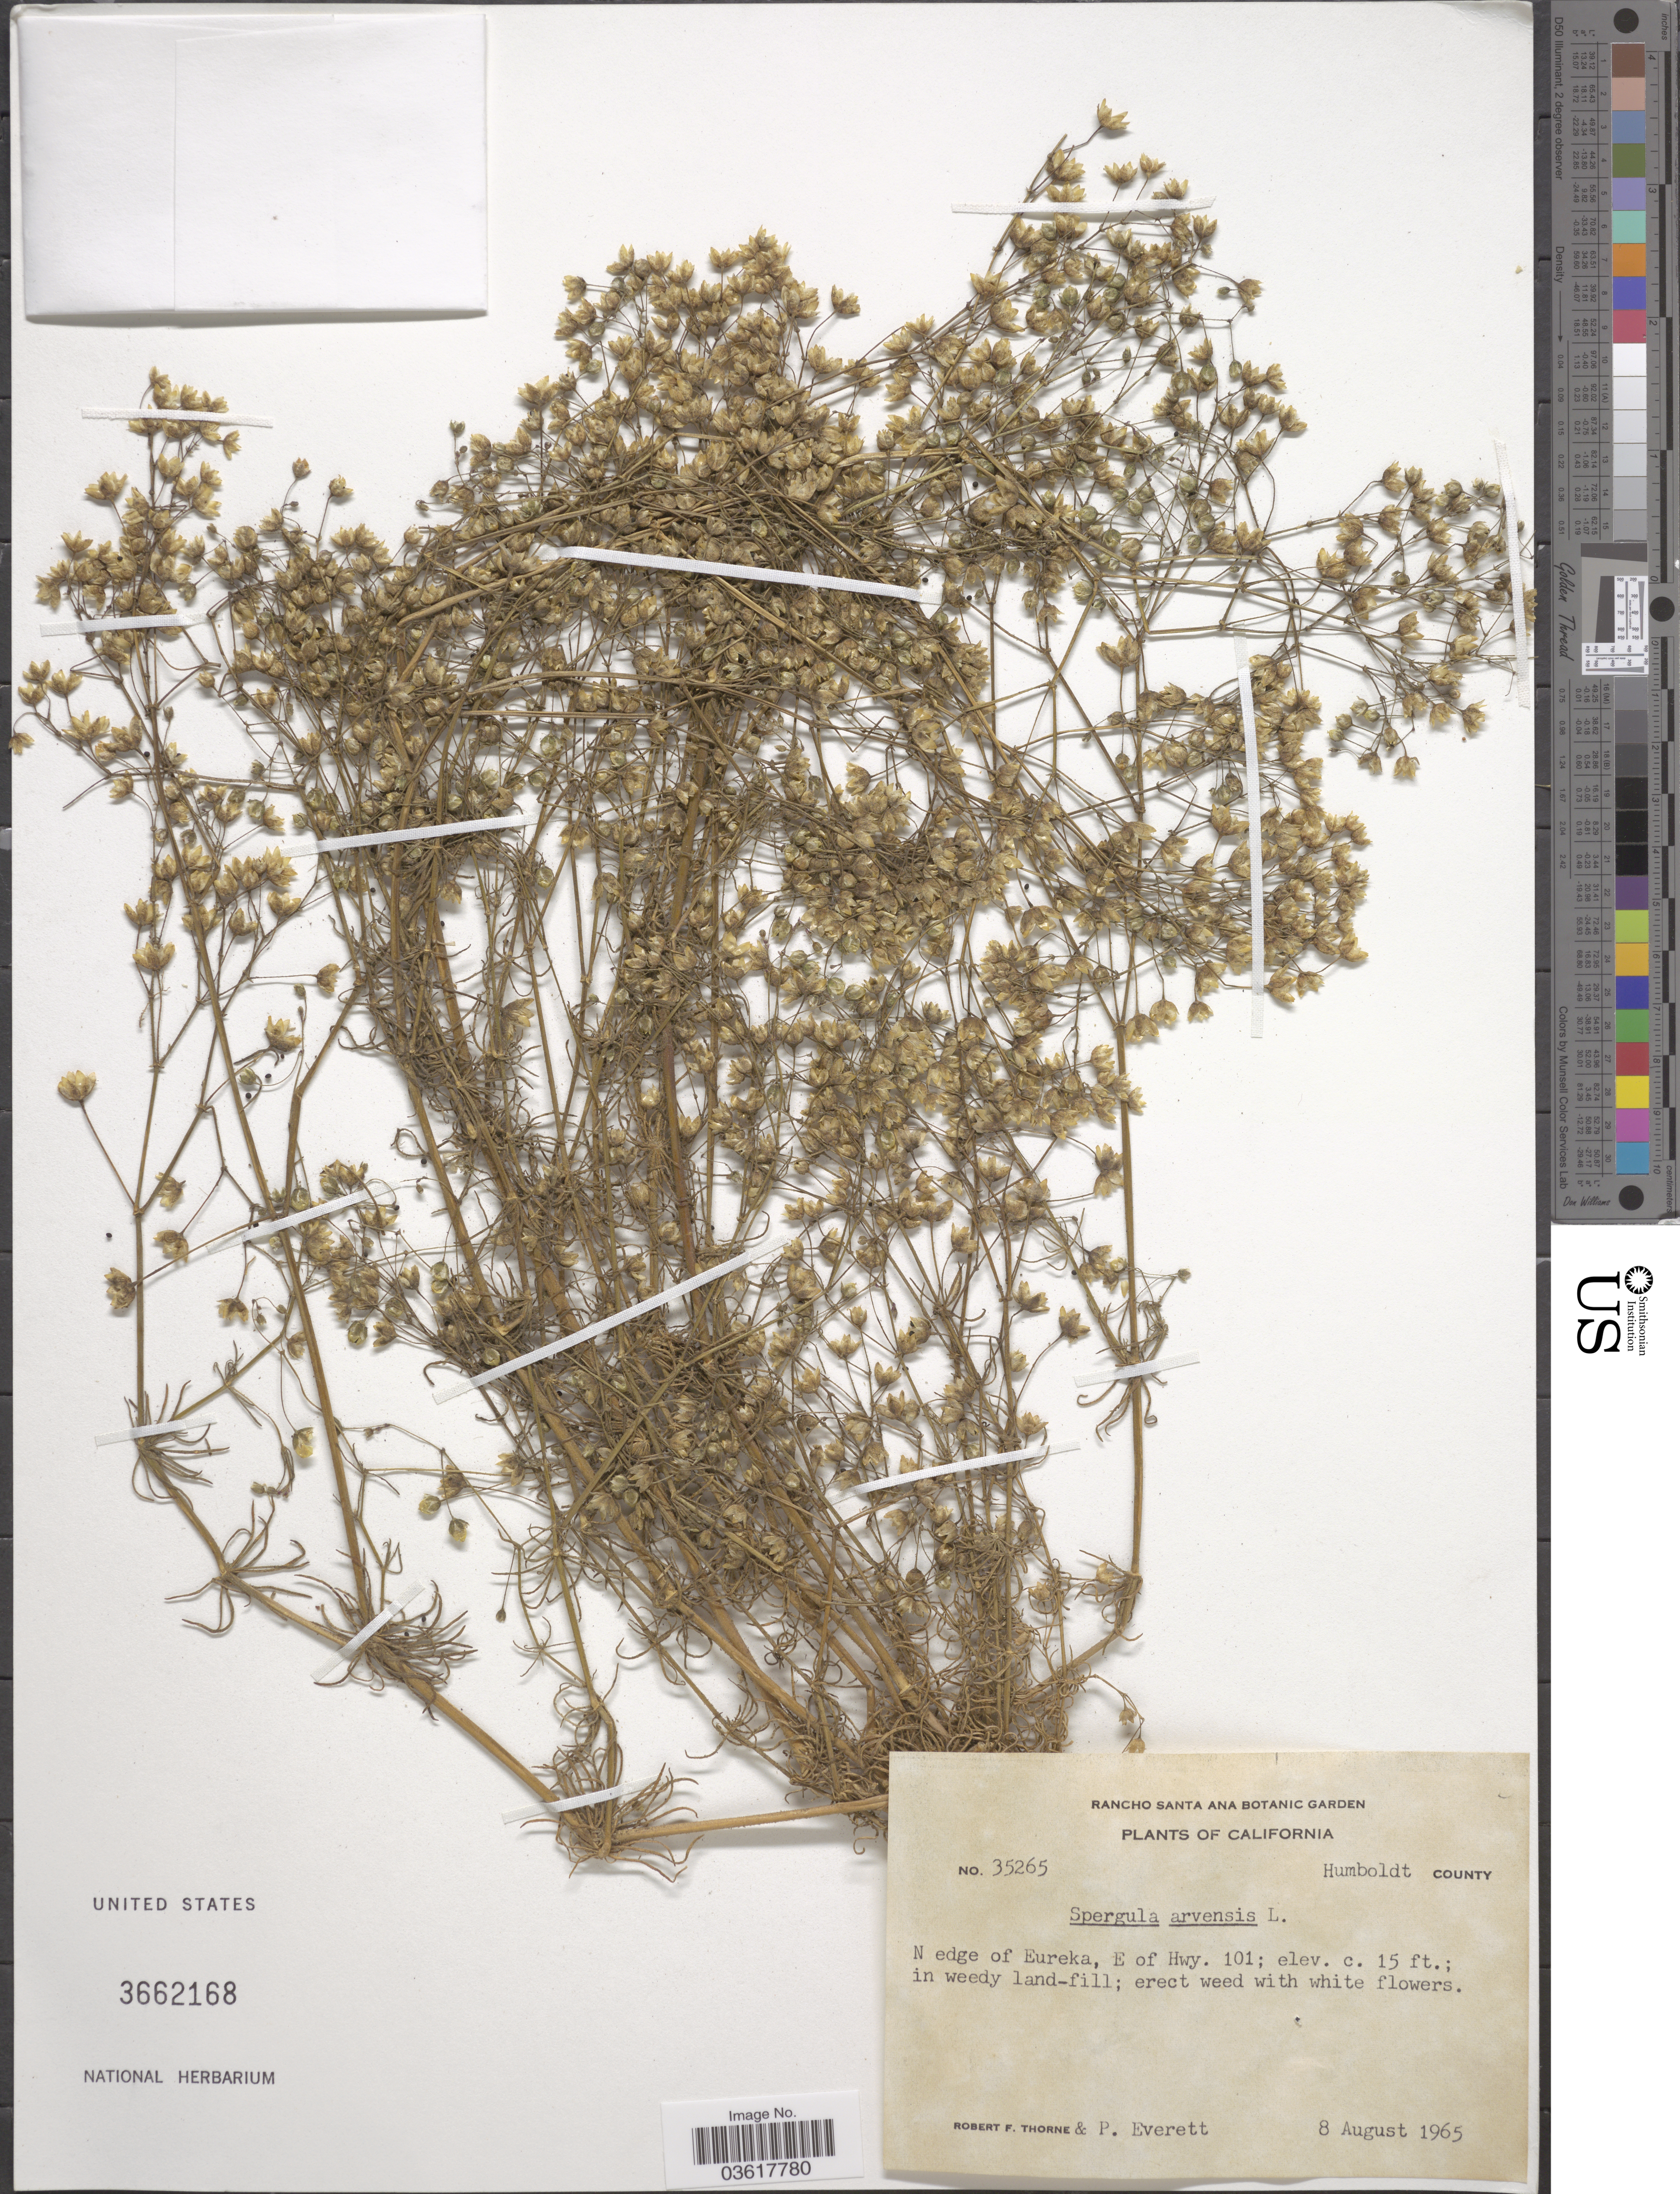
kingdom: Plantae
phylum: Tracheophyta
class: Magnoliopsida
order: Caryophyllales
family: Caryophyllaceae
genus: Spergula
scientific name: Spergula arvensis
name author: L.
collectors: R. F. Thorne & P. Everett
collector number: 35265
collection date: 1965-08-08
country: United States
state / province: California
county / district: Humboldt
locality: Humboldt County. N edge of Eureka, E of Hwy. 101.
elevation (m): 5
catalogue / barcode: US 3662168